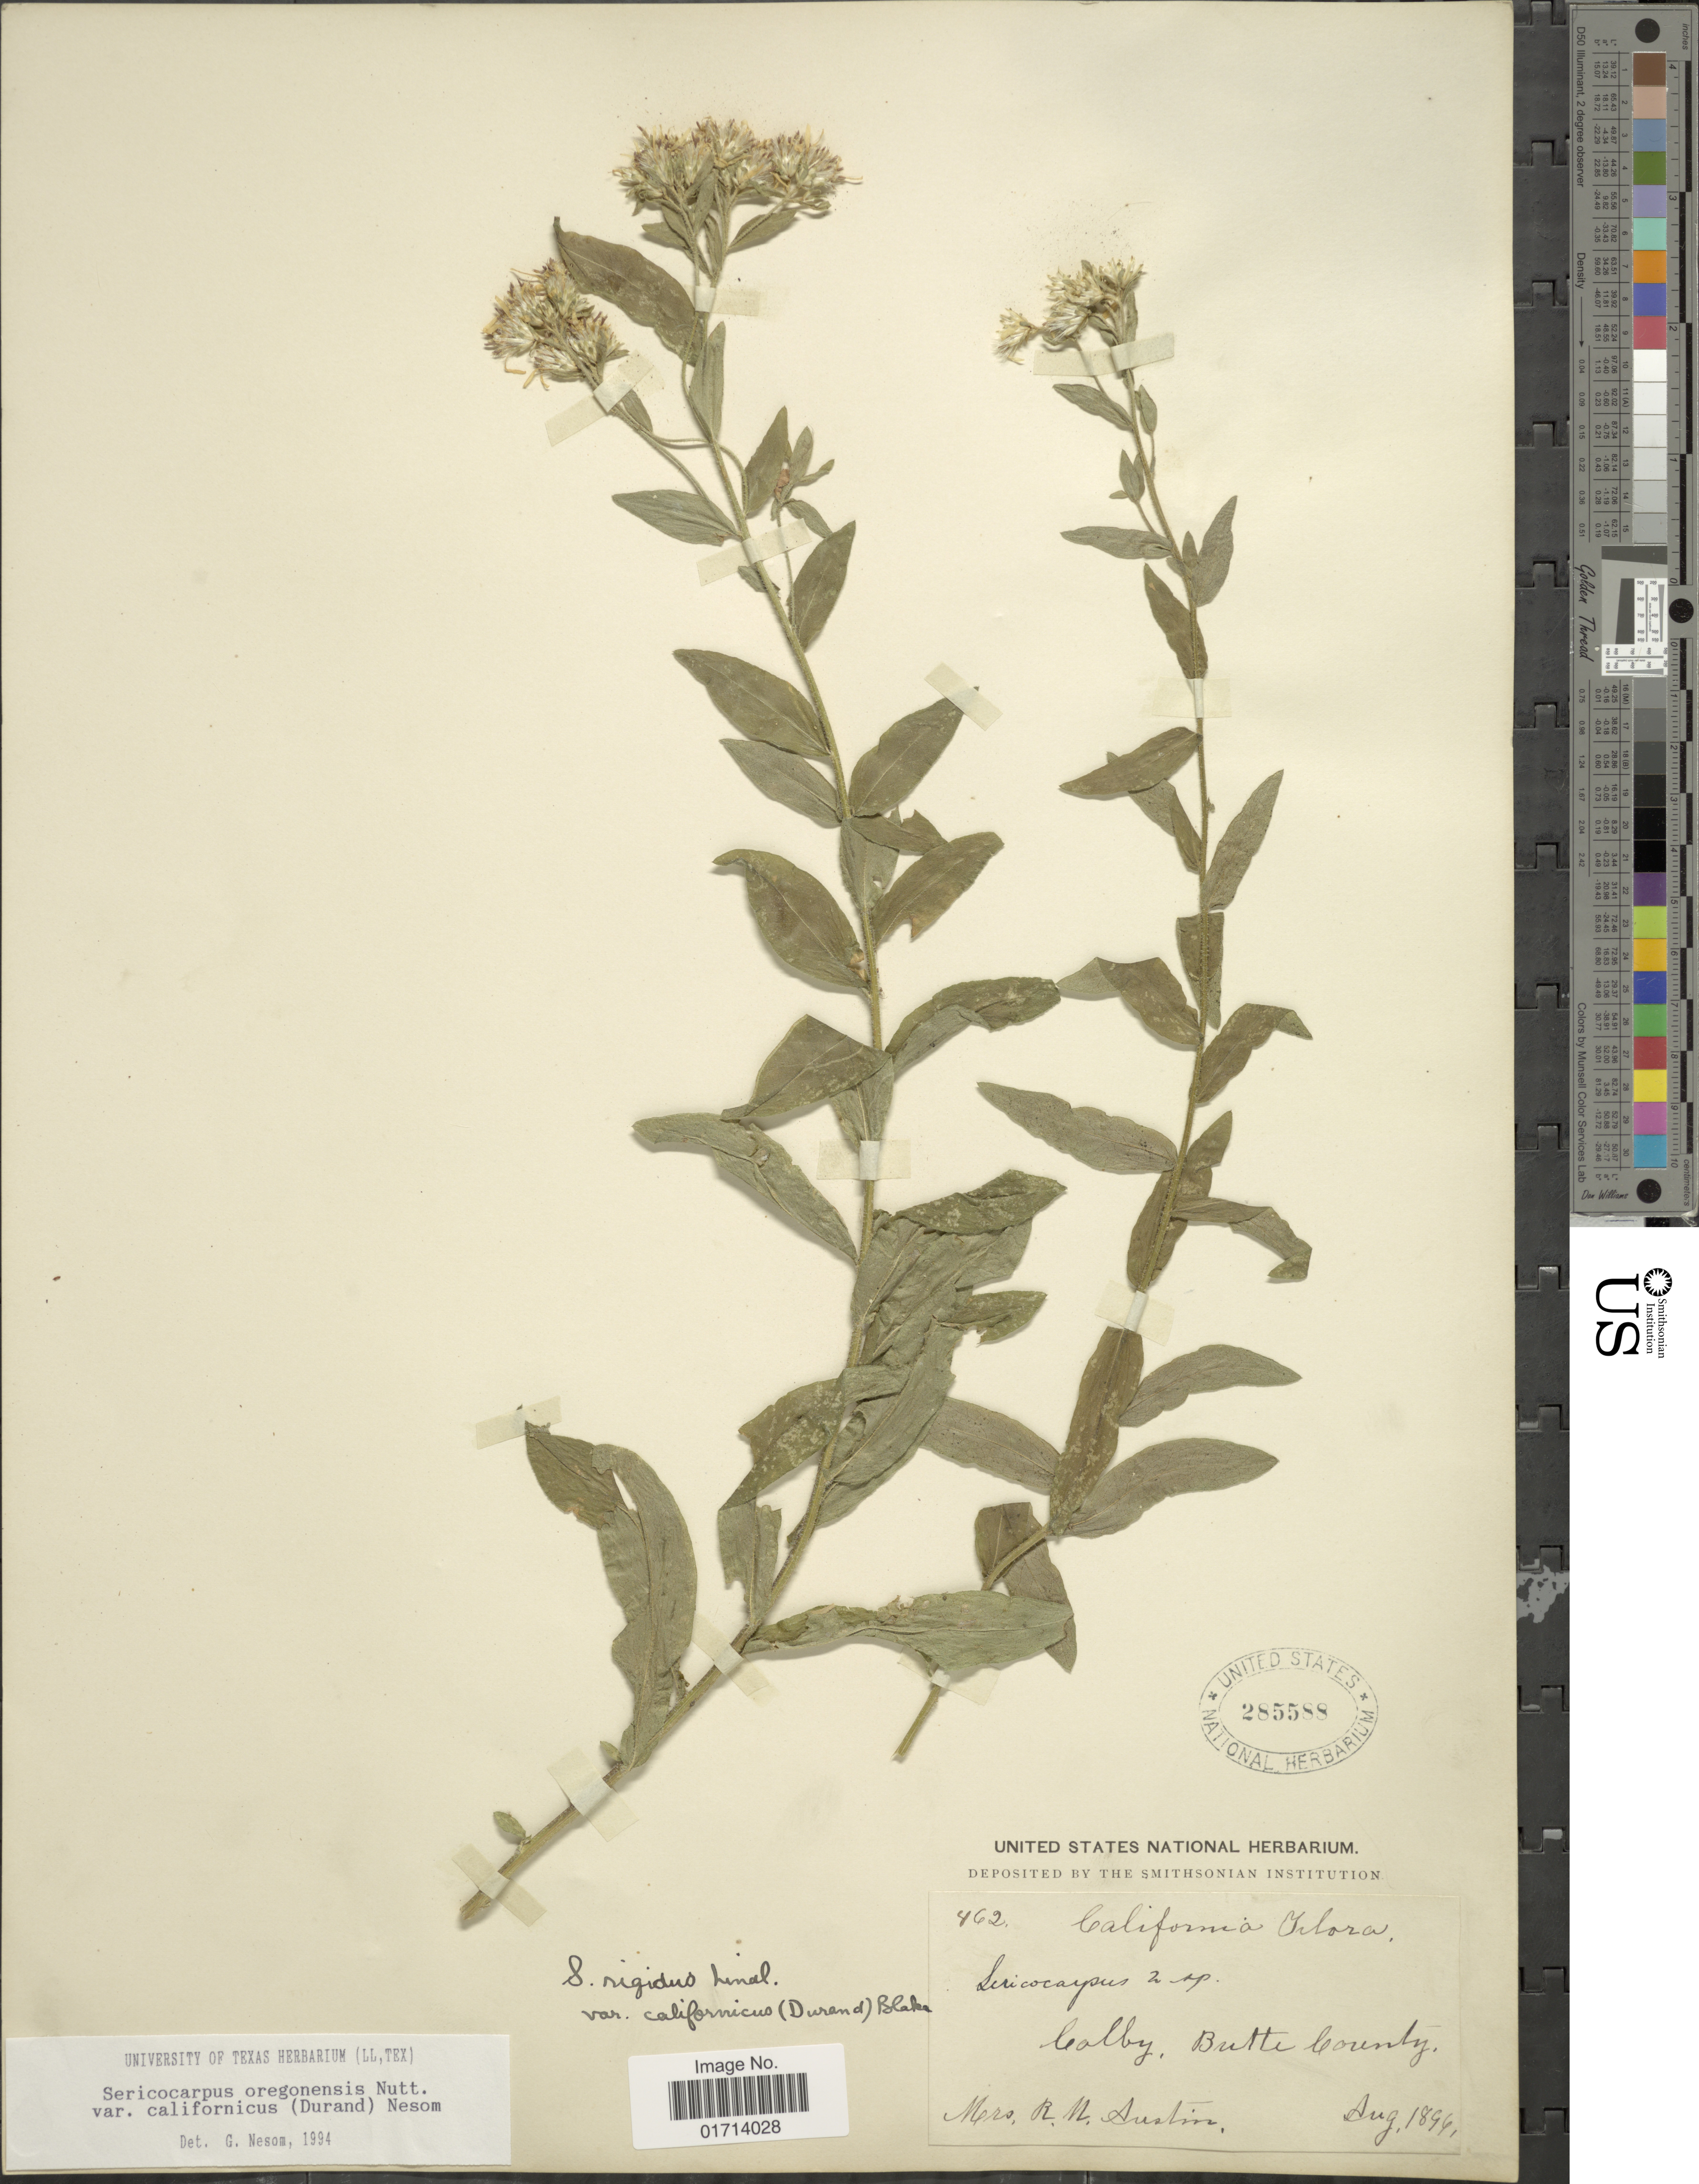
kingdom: Plantae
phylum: Tracheophyta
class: Magnoliopsida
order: Asterales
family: Asteraceae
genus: Sericocarpus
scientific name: Sericocarpus oregonensis var. californicus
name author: (Durand) G.L. Nesom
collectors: R. Austin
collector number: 462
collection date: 1894-08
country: United States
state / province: California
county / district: Butte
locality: Colby, Butte County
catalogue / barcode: US 285588